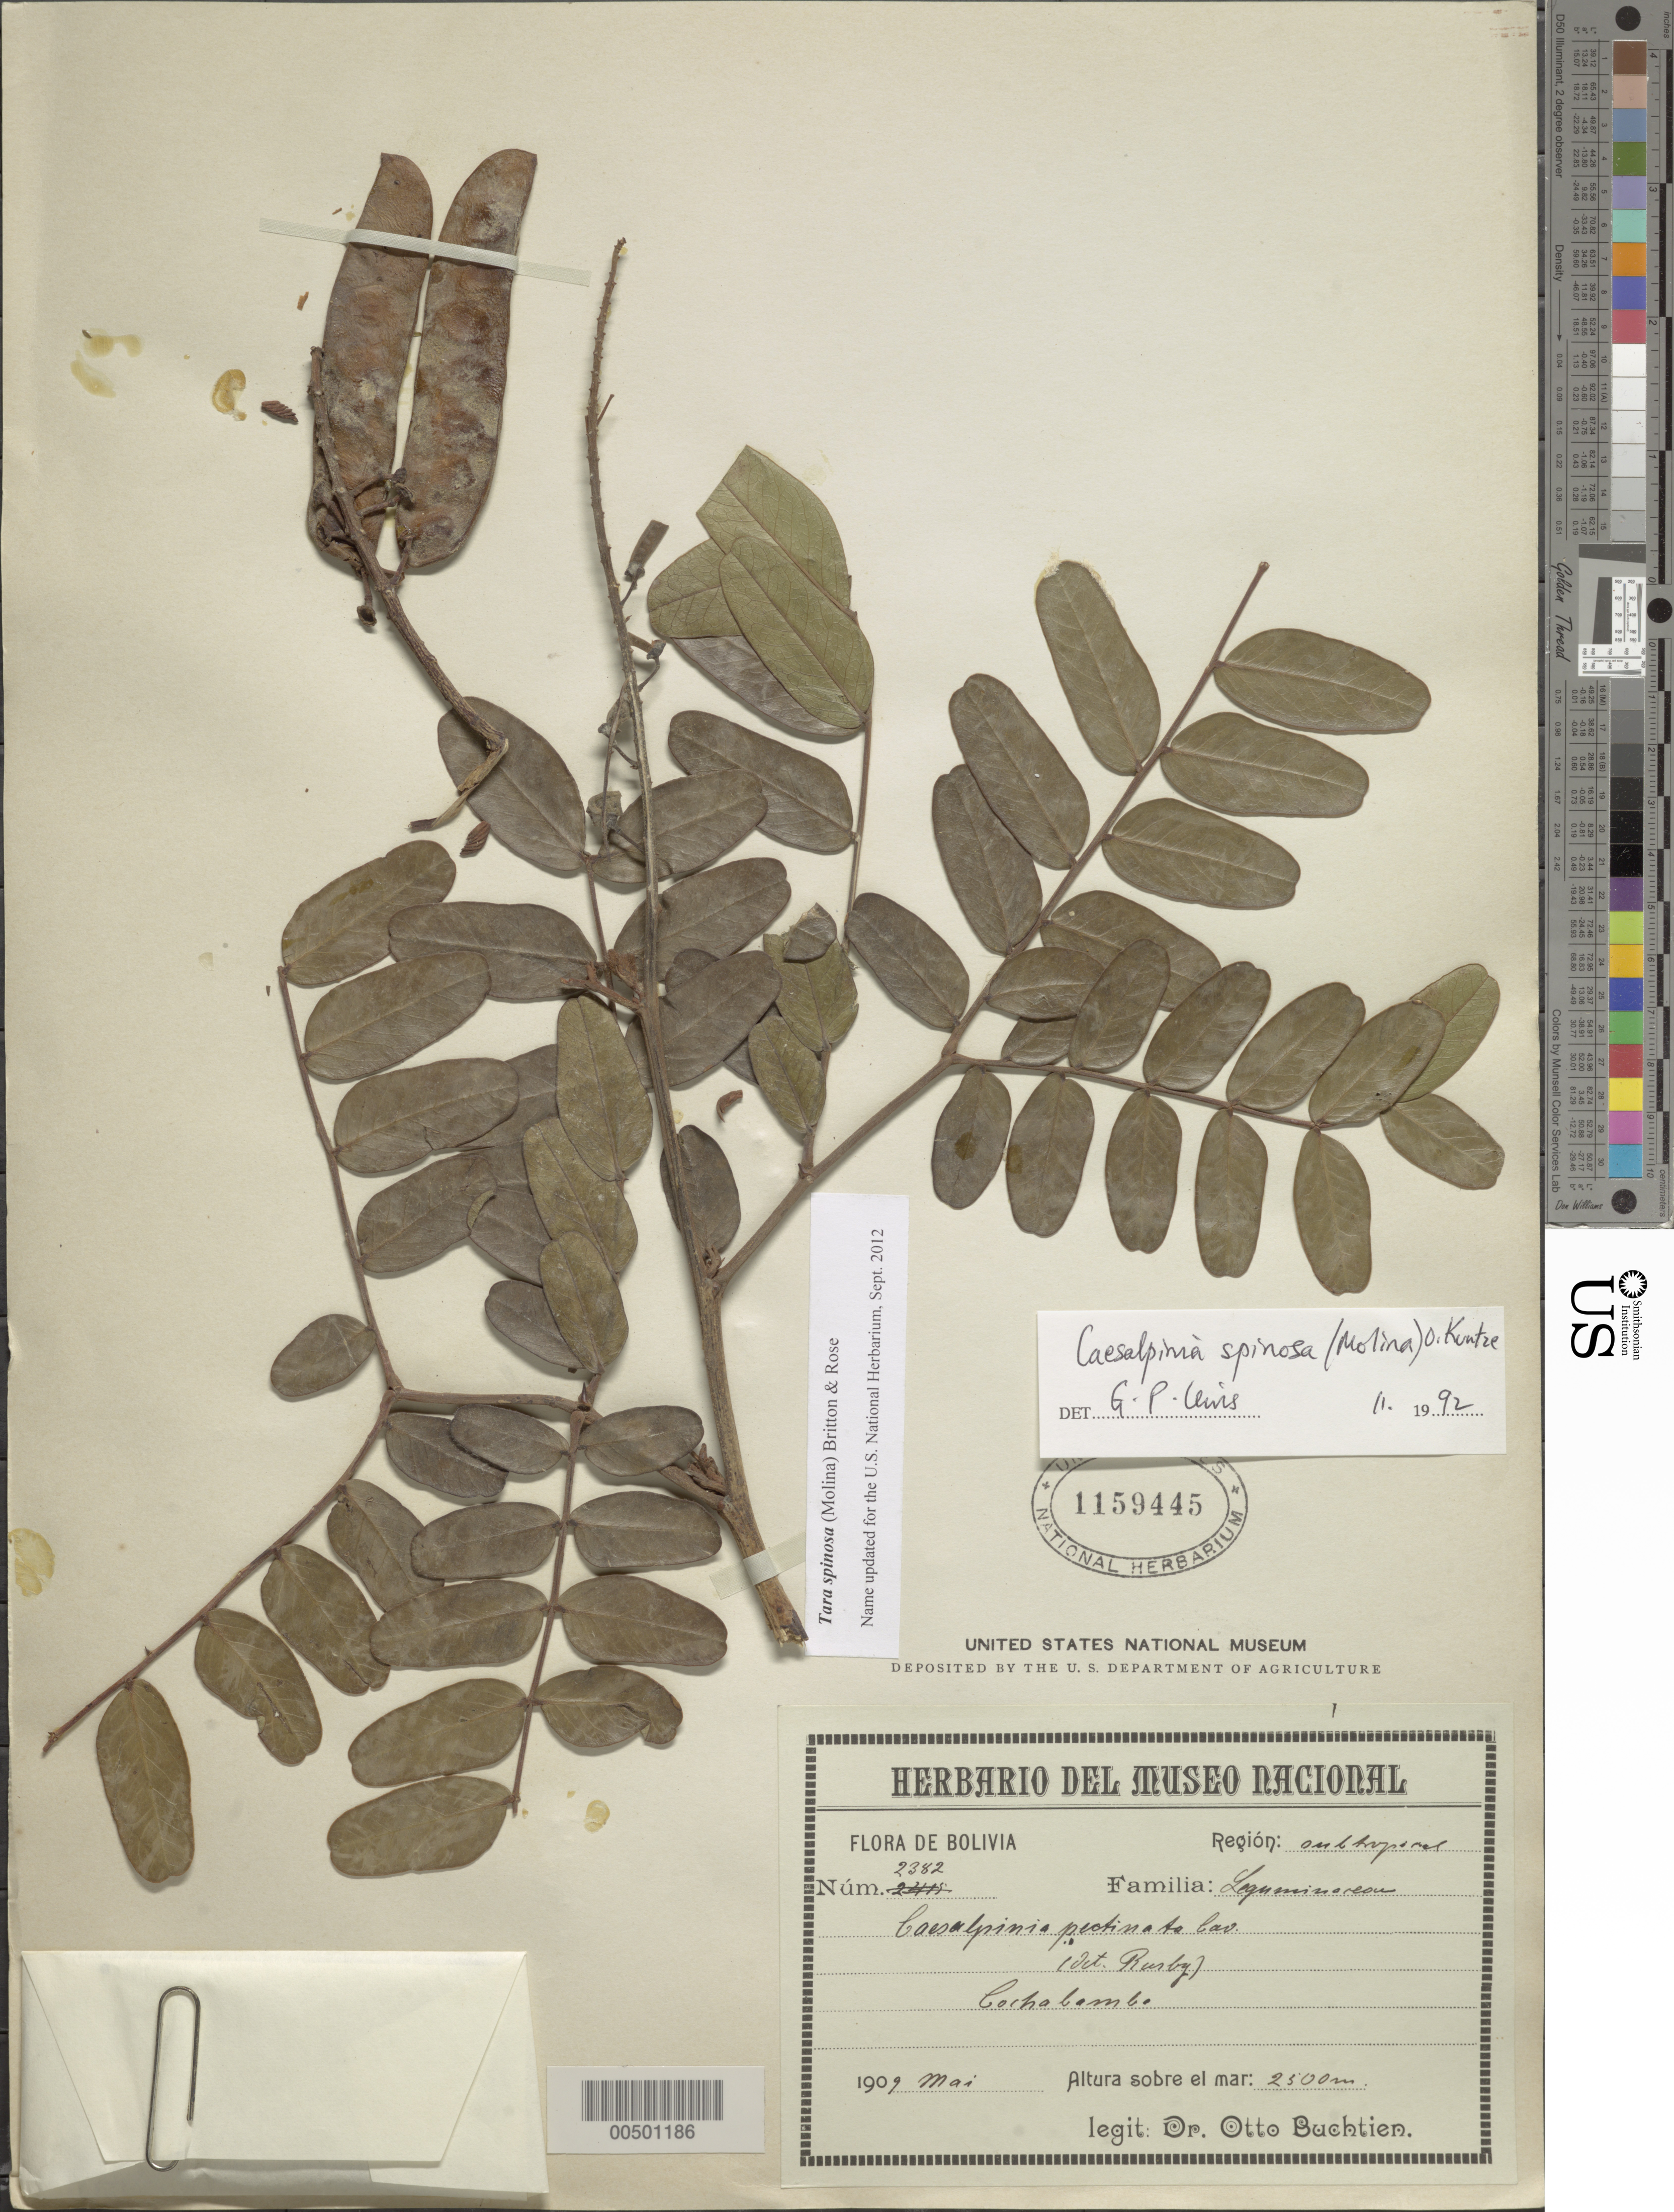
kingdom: Plantae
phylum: Tracheophyta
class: Magnoliopsida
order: Fabales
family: Fabaceae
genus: Tara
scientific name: Tara spinosa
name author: (Molina) Britton & Rose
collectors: O. Buchtien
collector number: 2382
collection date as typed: May 1909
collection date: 1909-05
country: Bolivia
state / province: Cochabamba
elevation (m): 2500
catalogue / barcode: US 1159445